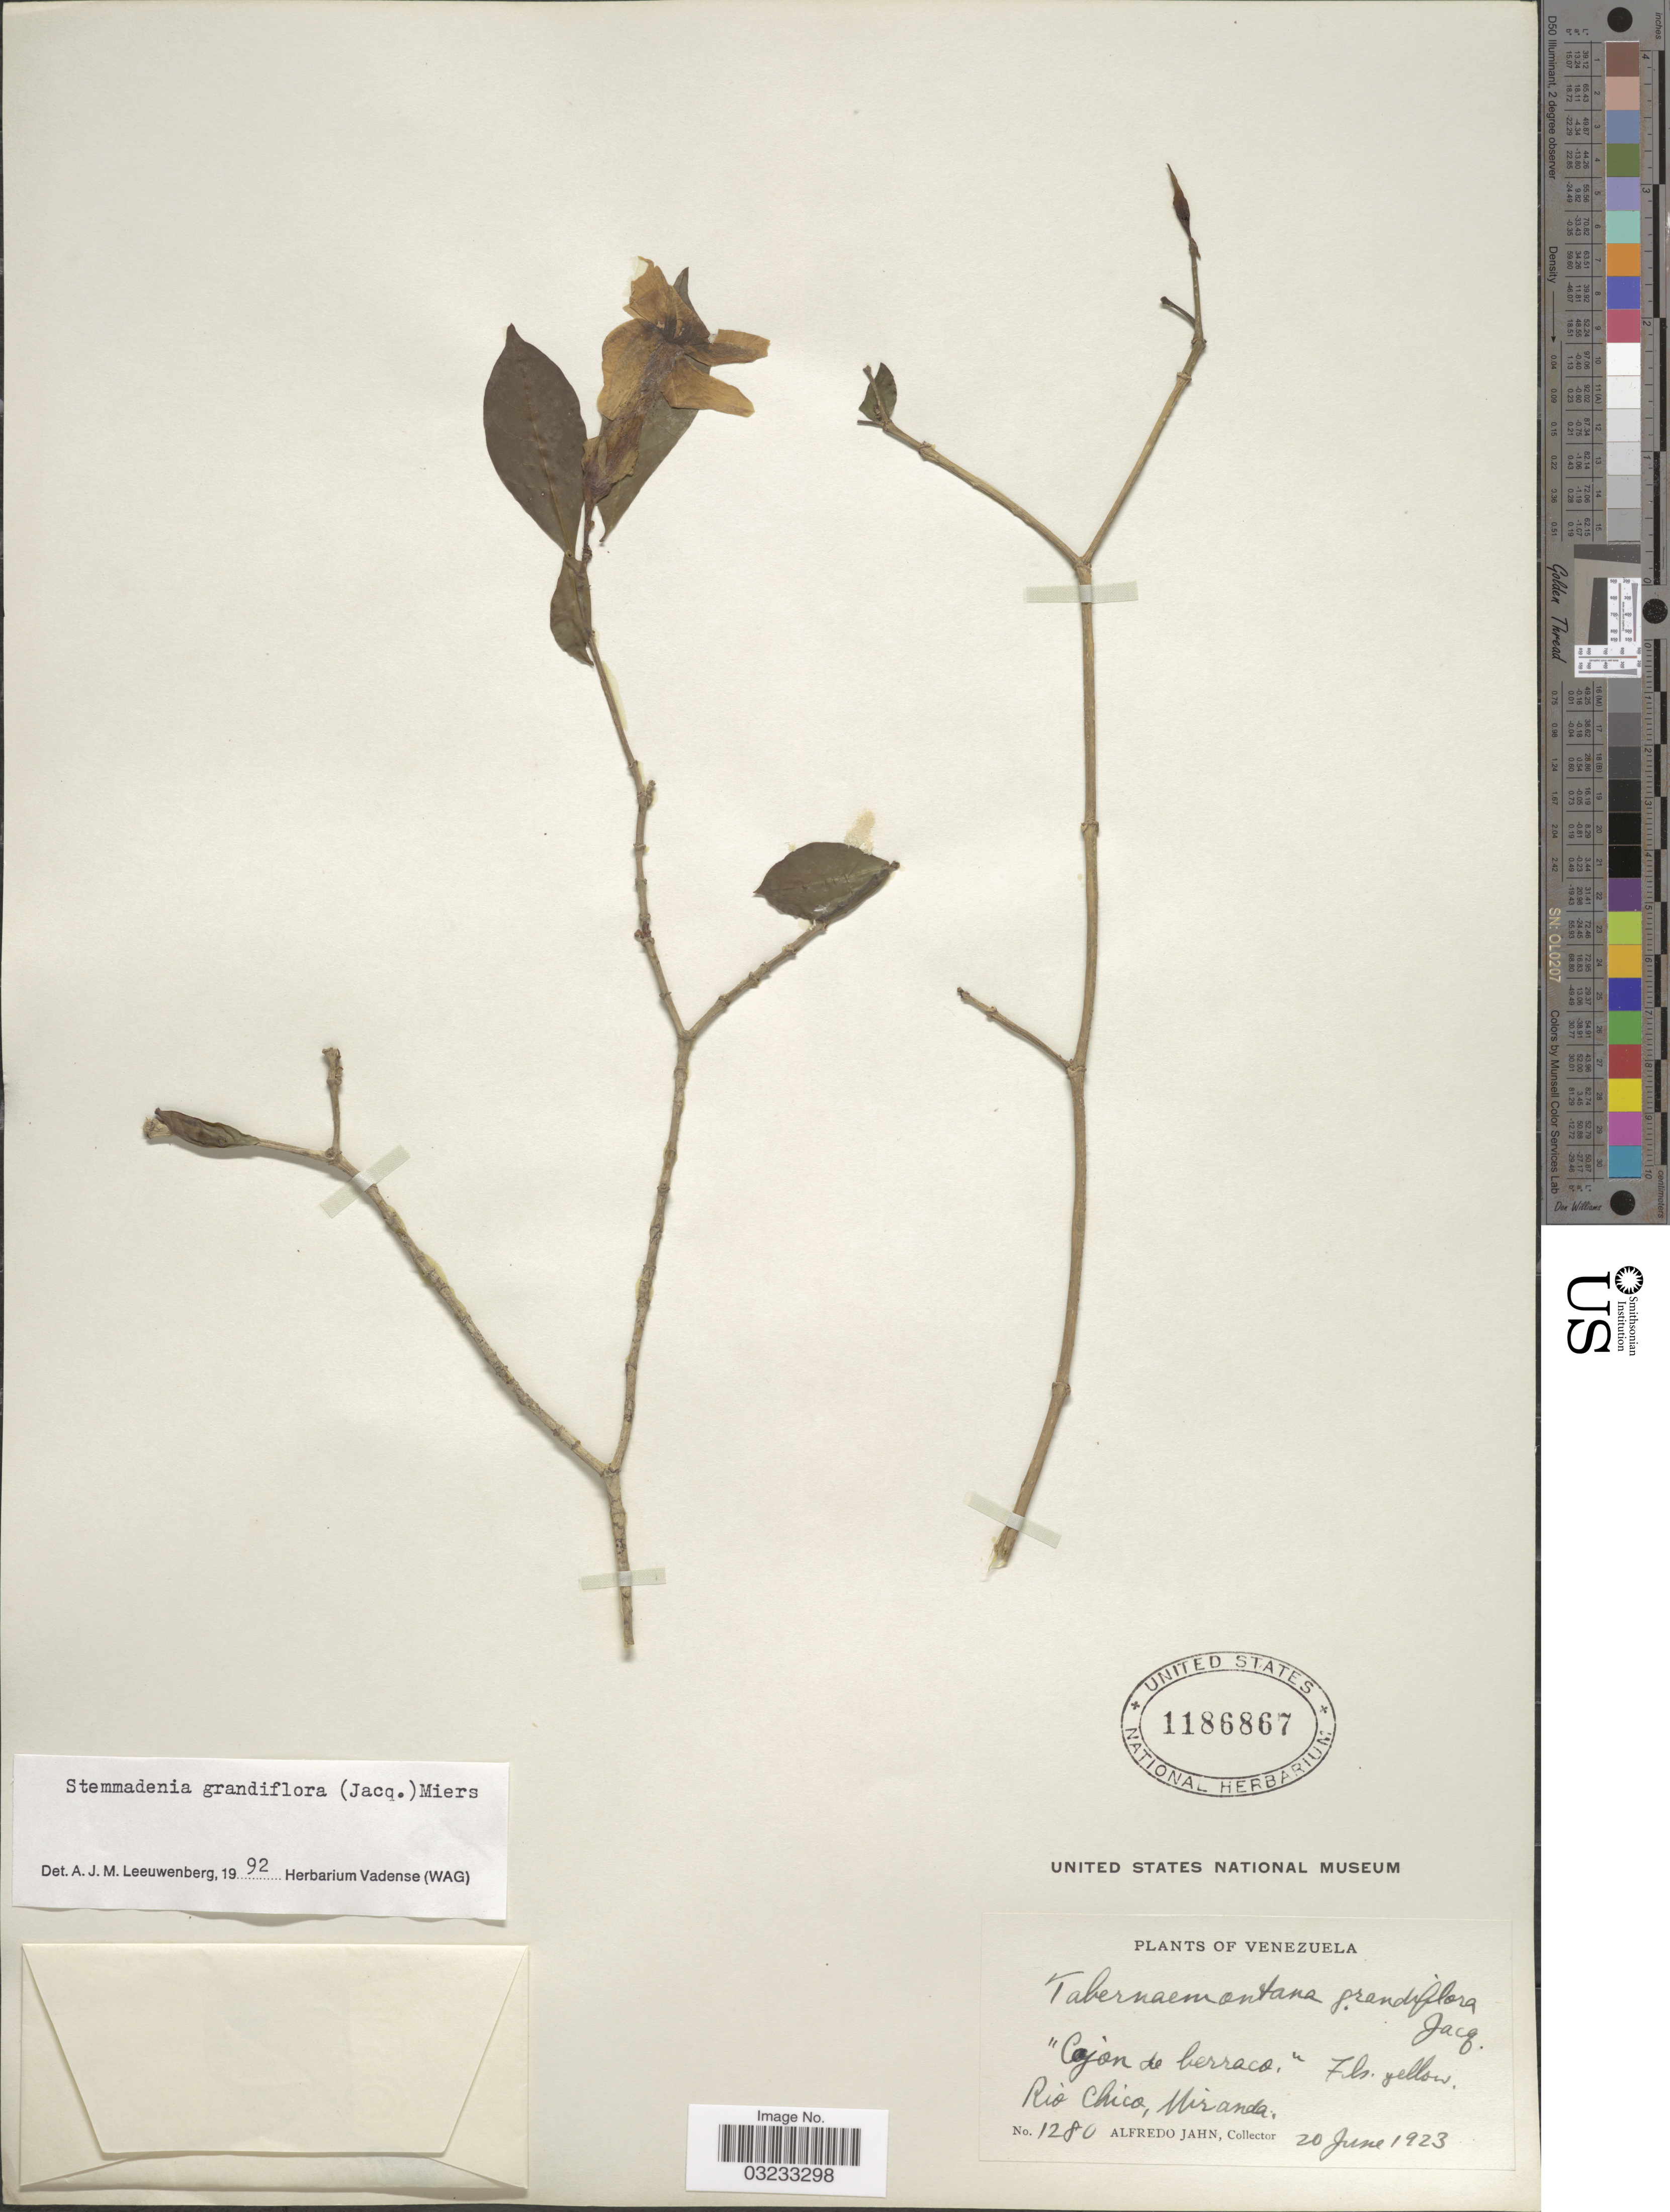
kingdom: Plantae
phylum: Tracheophyta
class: Magnoliopsida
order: Gentianales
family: Apocynaceae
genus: Stemmadenia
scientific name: Stemmadenia grandiflora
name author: (Jacq.) Miers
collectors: A. Jahn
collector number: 1280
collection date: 1923-06-20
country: Venezuela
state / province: Miranda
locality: Rio Chico.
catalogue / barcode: US 1186867